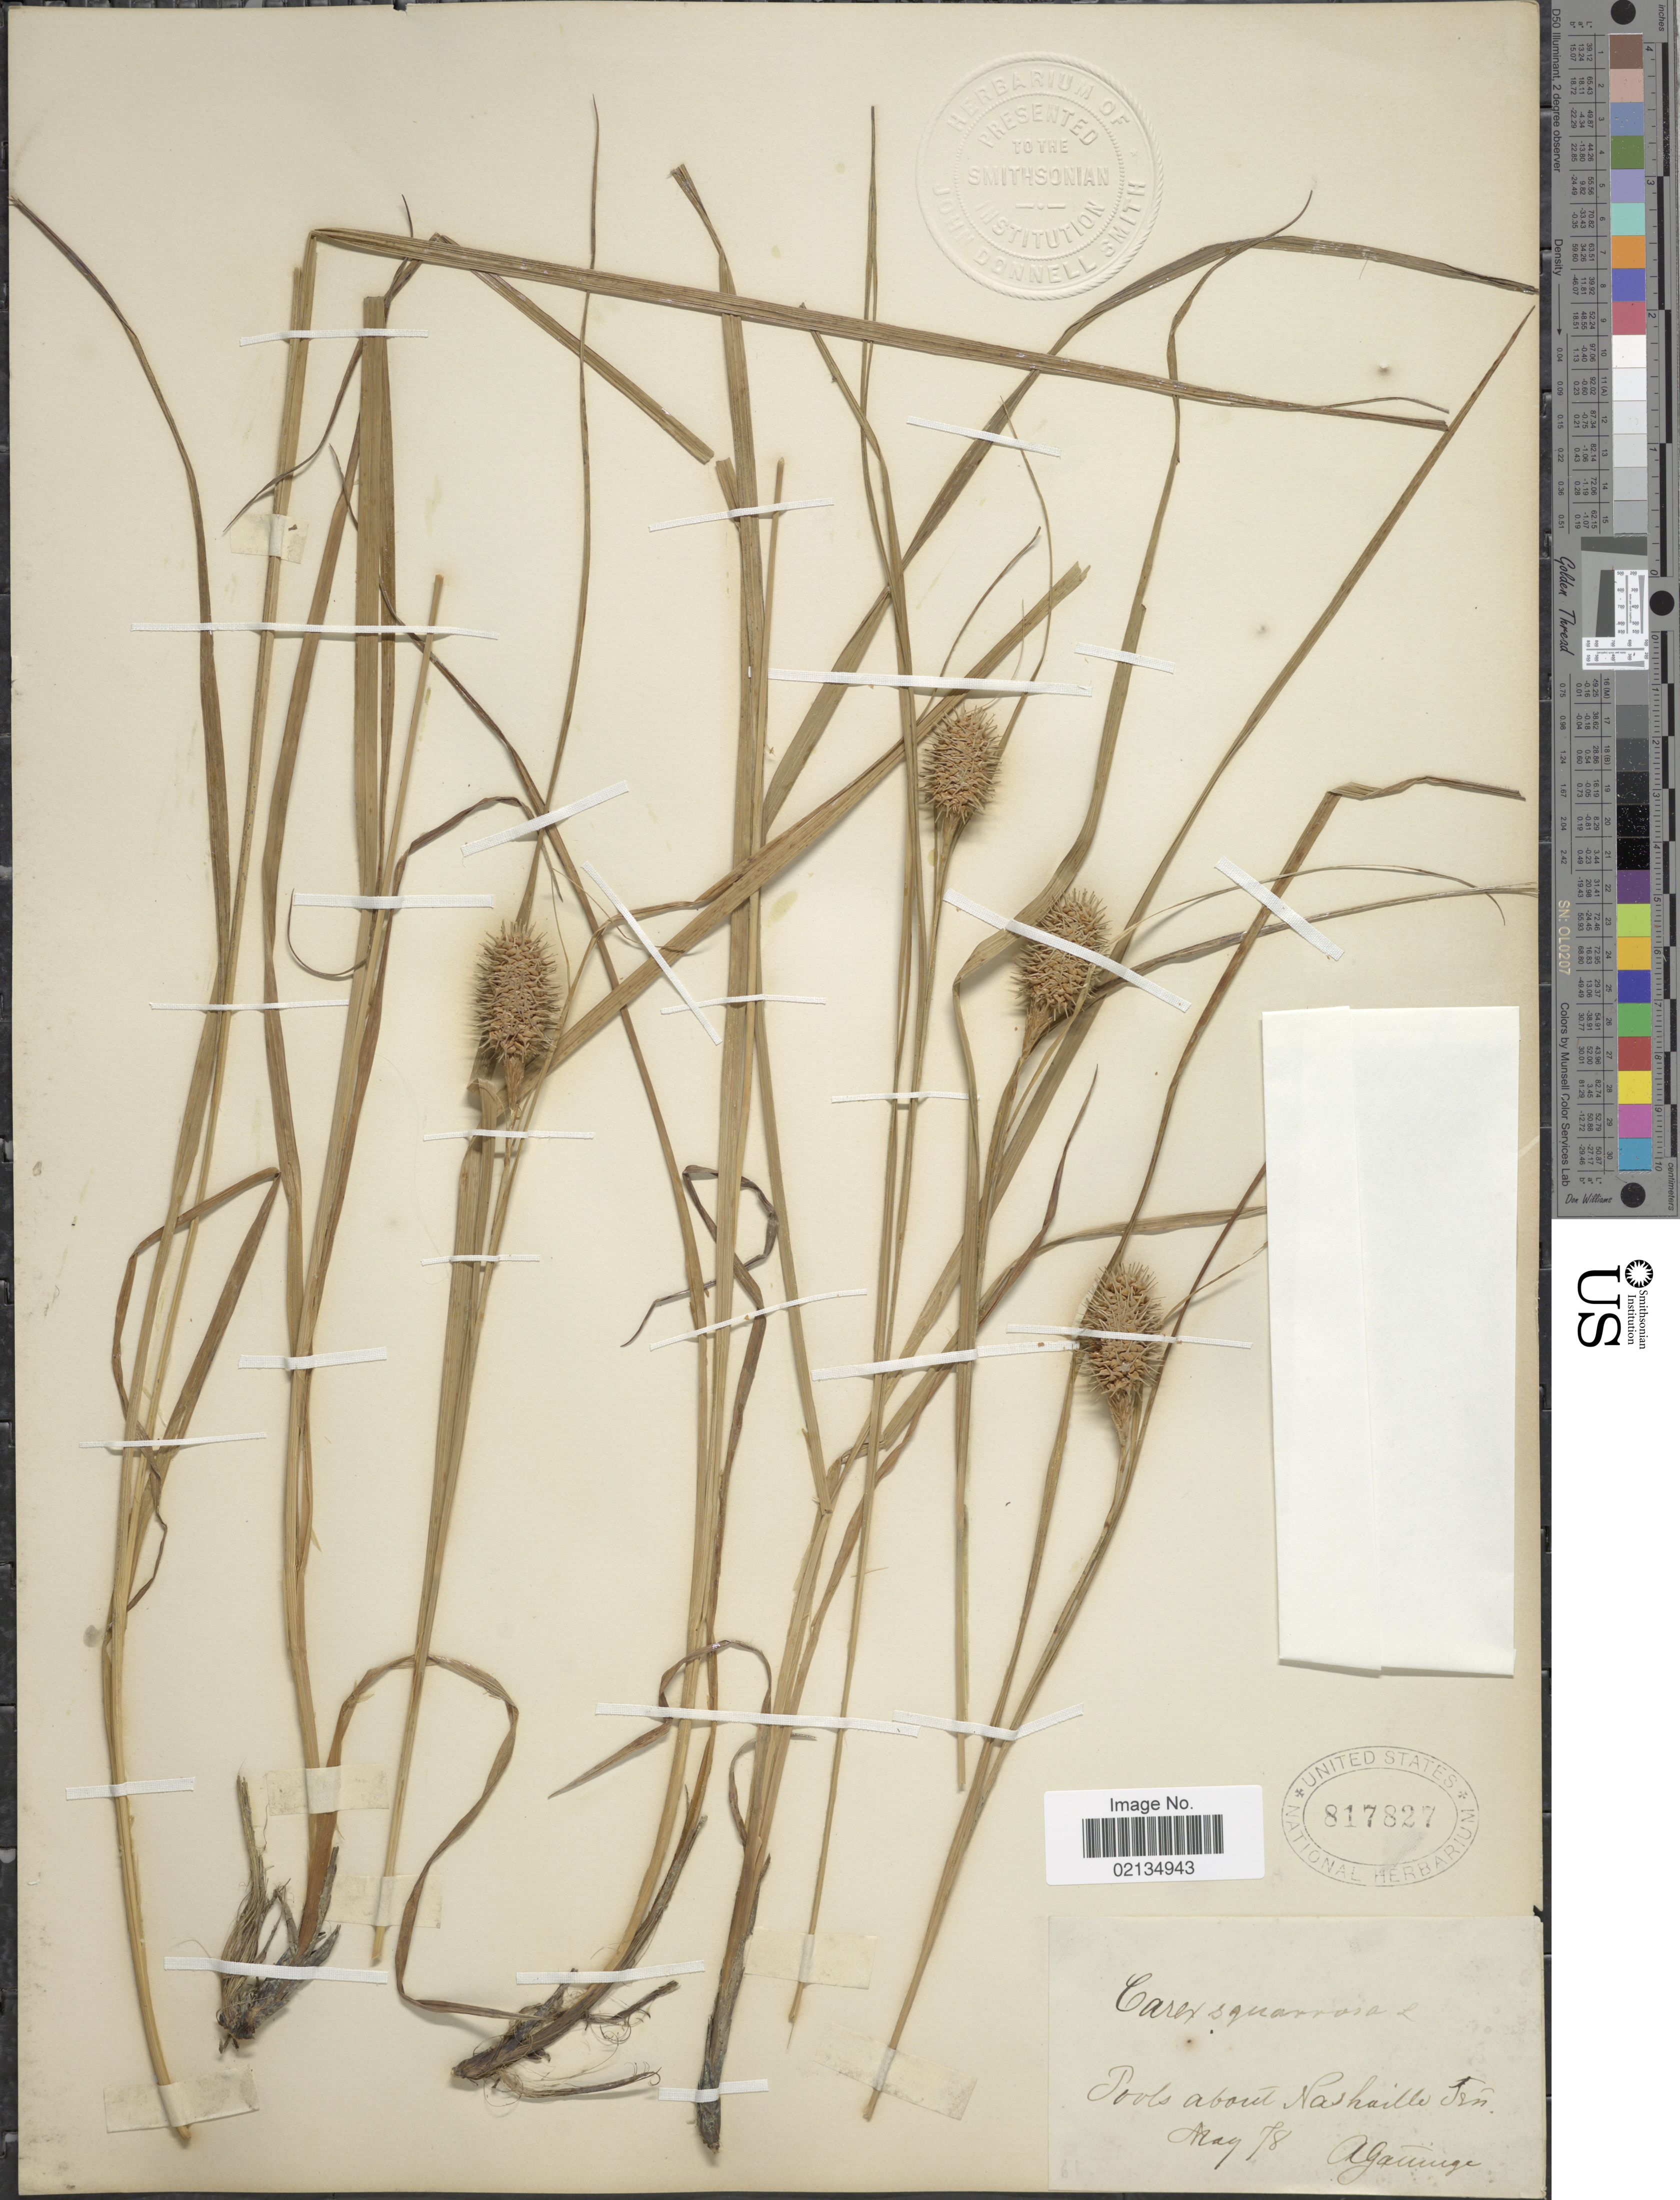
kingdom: Plantae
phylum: Tracheophyta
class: Liliopsida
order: Poales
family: Cyperaceae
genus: Carex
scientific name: Carex squarrosa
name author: L.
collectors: A. Gattinger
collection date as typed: Transcribed d/m/y: /5/78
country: United States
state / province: Tennessee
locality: Pools about nashville Ten.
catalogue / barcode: US 817827